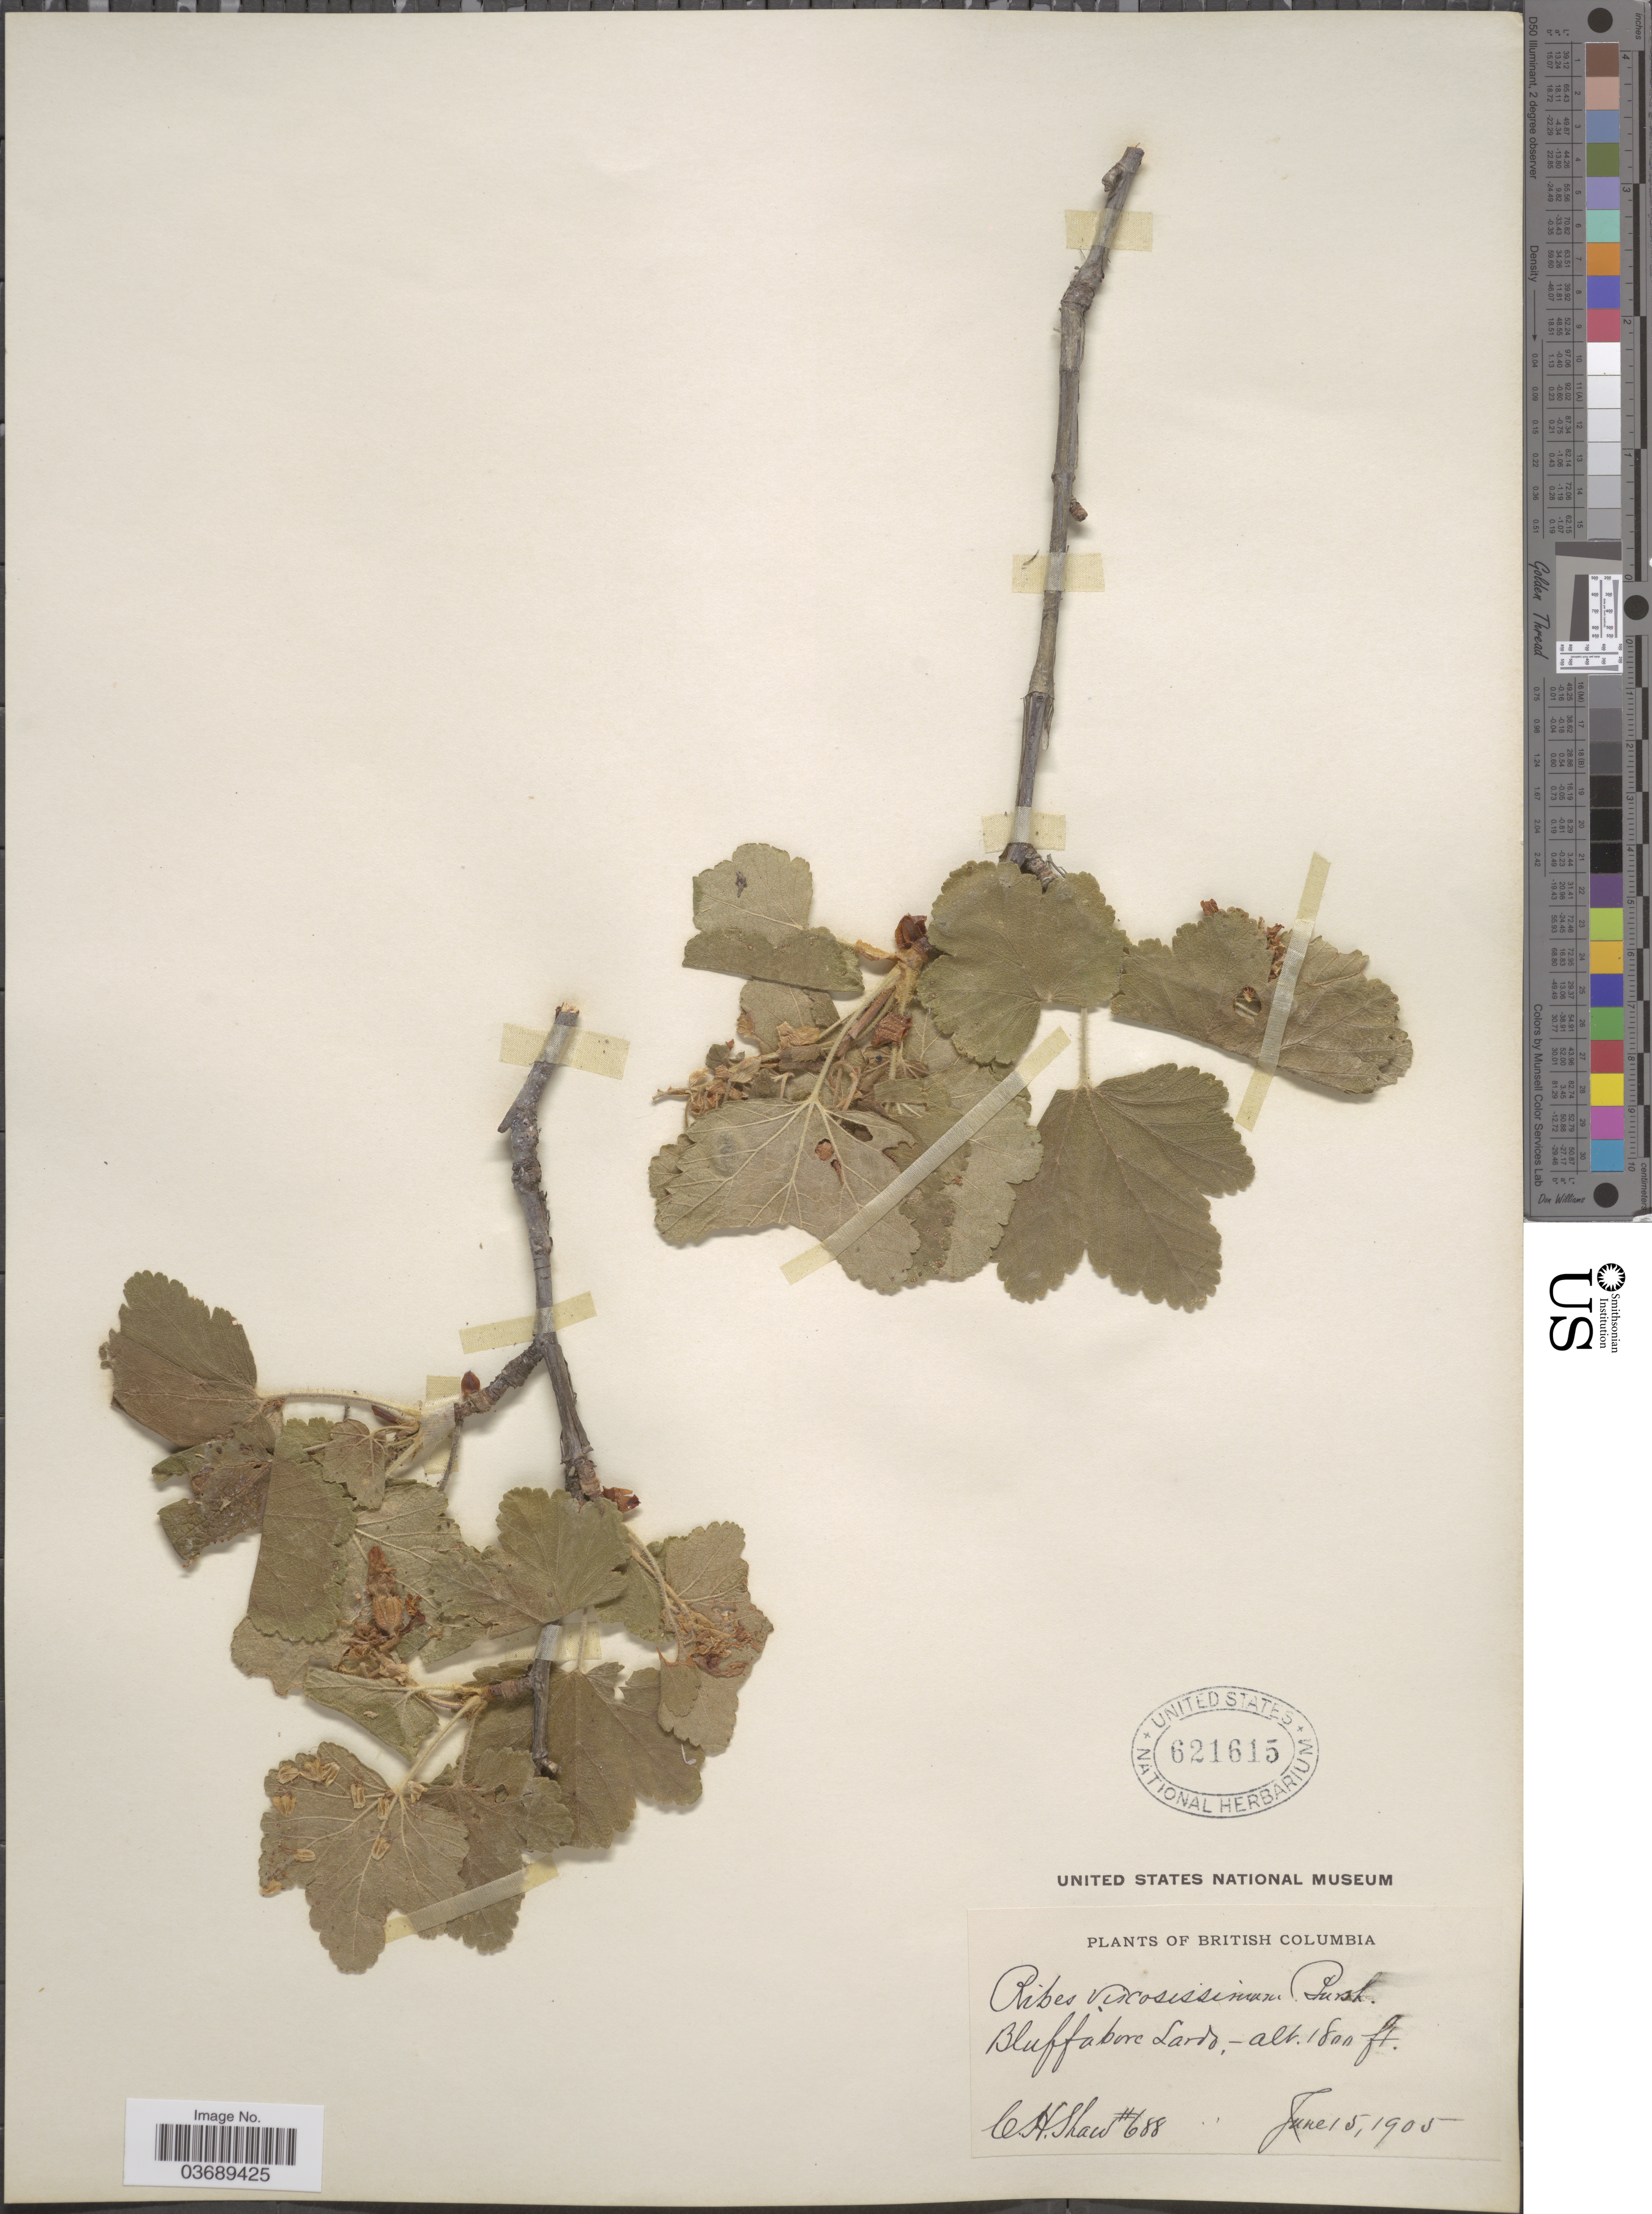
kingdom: Plantae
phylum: Tracheophyta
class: Magnoliopsida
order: Saxifragales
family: Grossulariaceae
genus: Ribes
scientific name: Ribes viscosissimum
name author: Pursh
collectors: C. H. Shaw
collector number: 688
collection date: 1905-06-15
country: Canada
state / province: British Columbia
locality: Bluff above Lardo.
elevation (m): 549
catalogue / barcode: US 621615